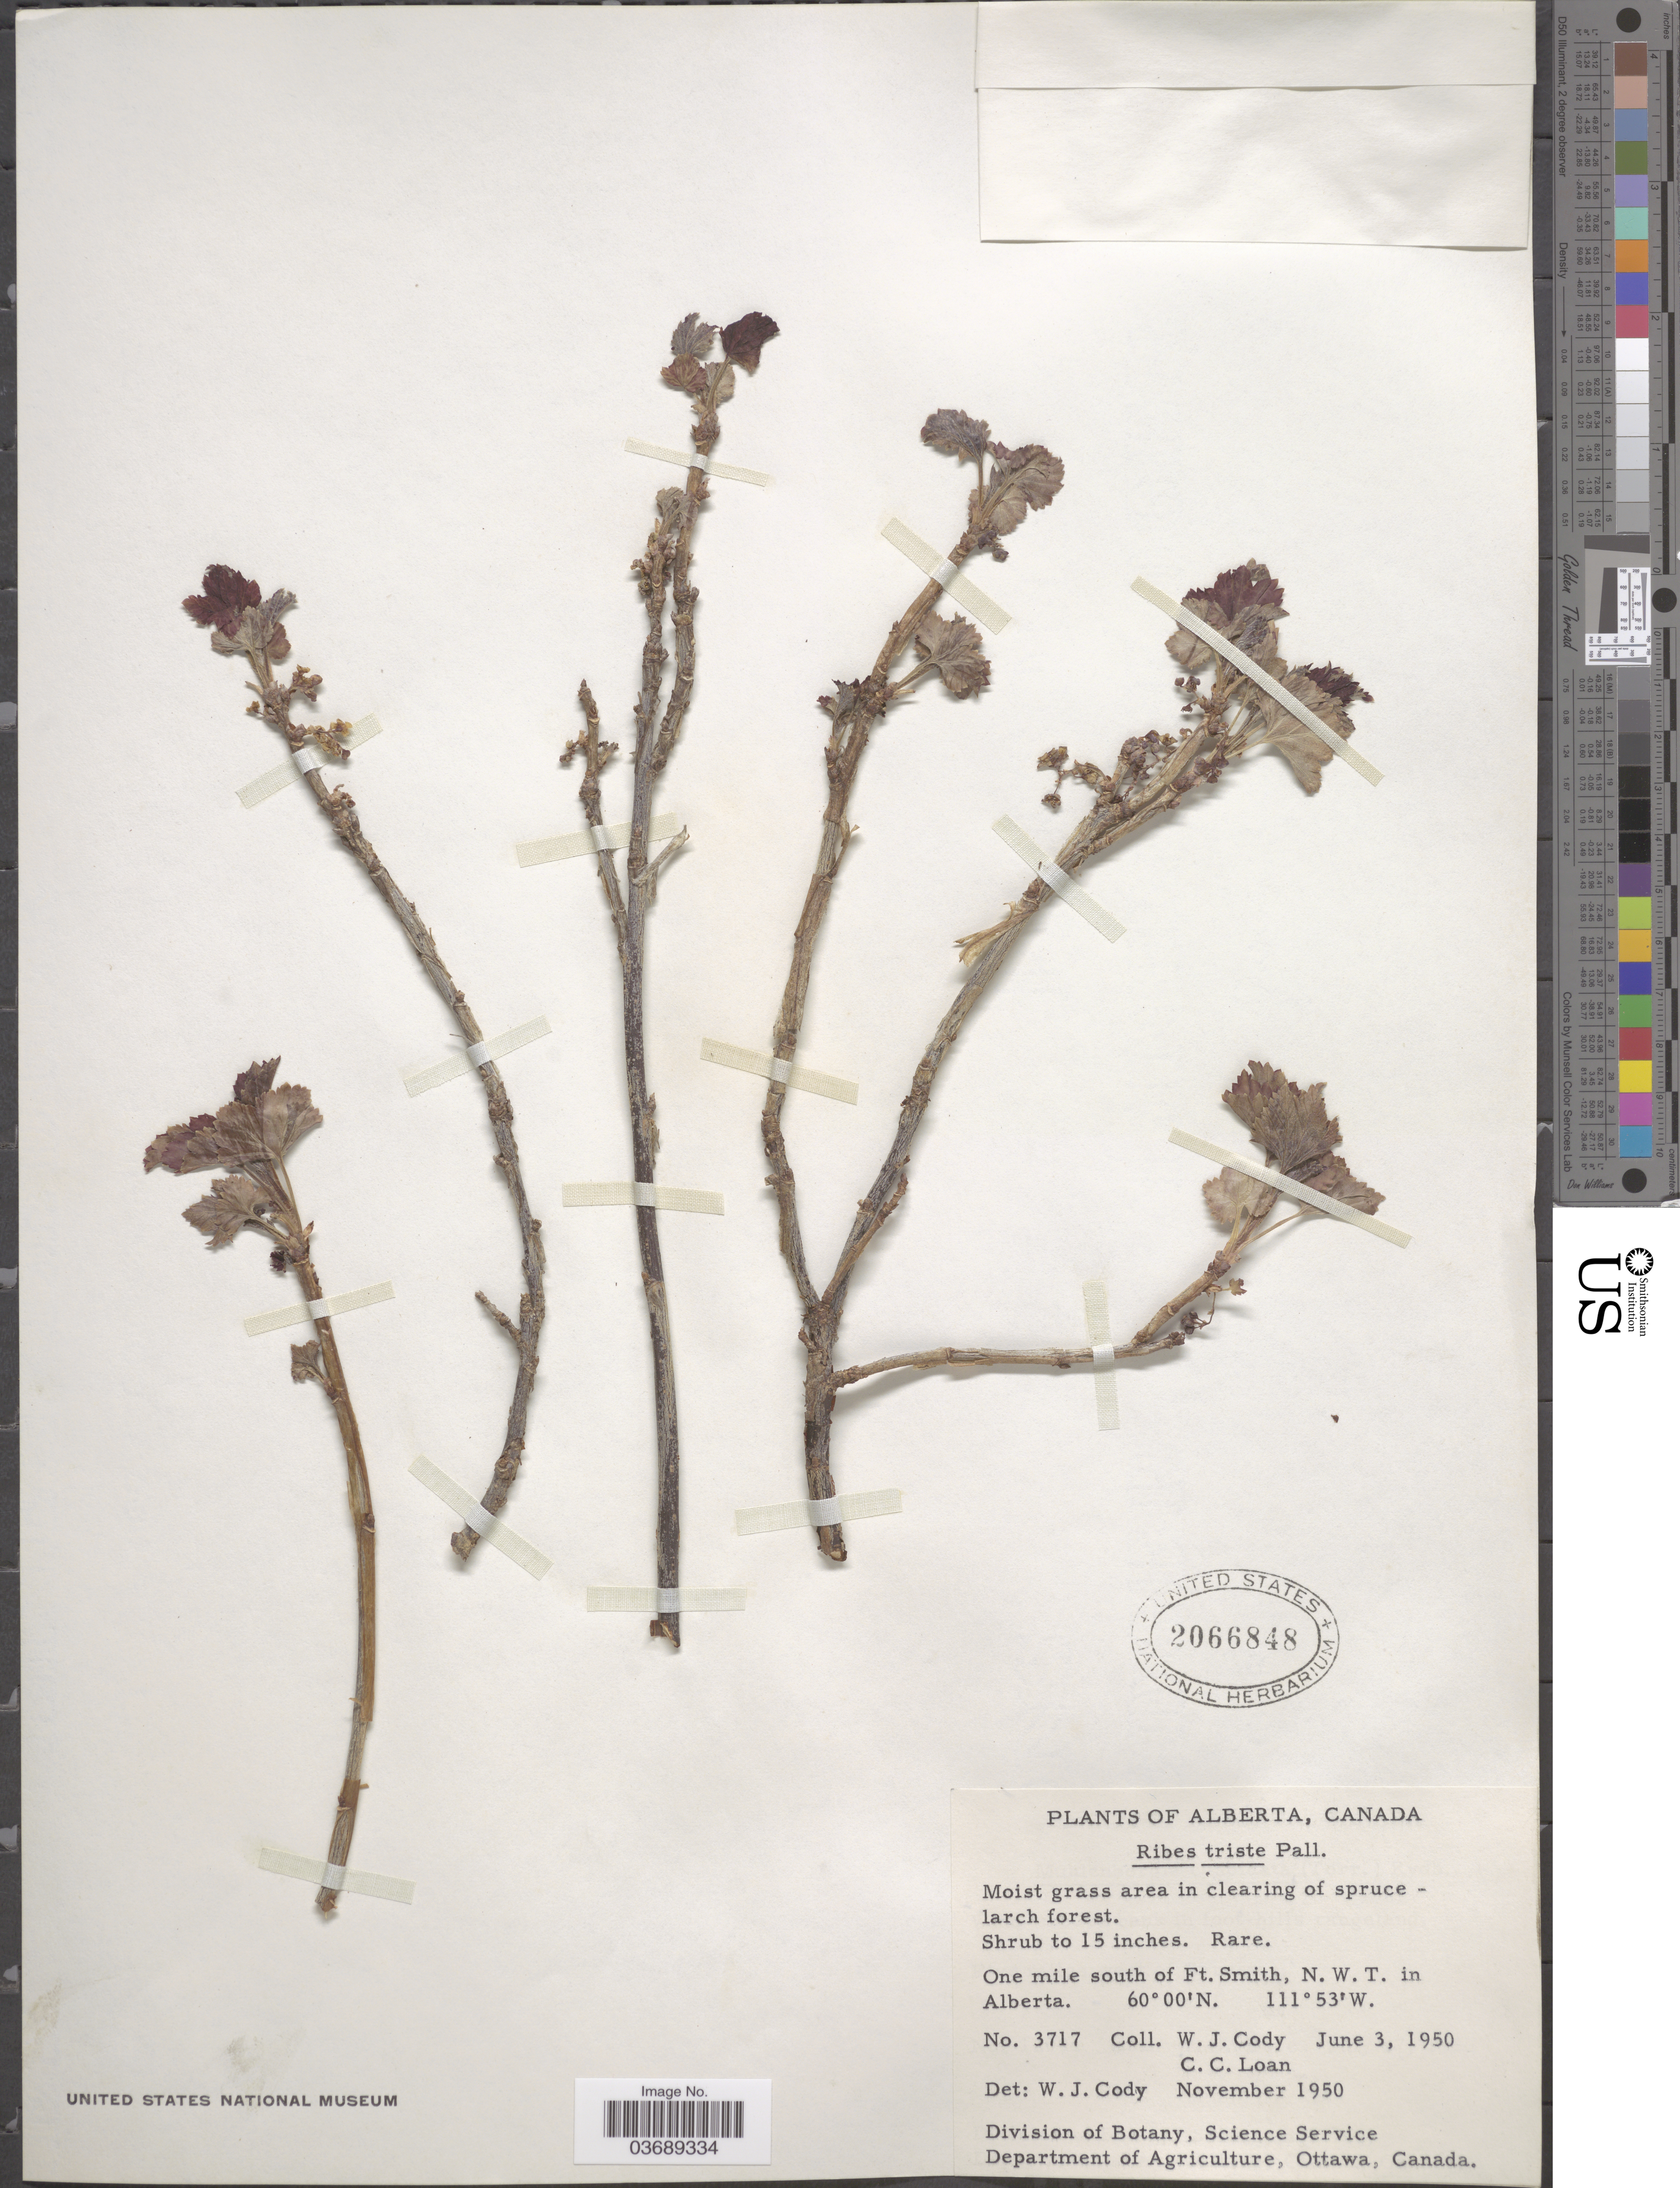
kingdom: Plantae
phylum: Tracheophyta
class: Magnoliopsida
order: Saxifragales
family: Grossulariaceae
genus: Ribes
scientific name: Ribes triste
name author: Pall.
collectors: W. Cody & C. Loan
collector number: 3717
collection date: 1950-06-03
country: Canada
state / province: Alberta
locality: One mile south of Ft. Smith, N.W.T.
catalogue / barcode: US 2066848